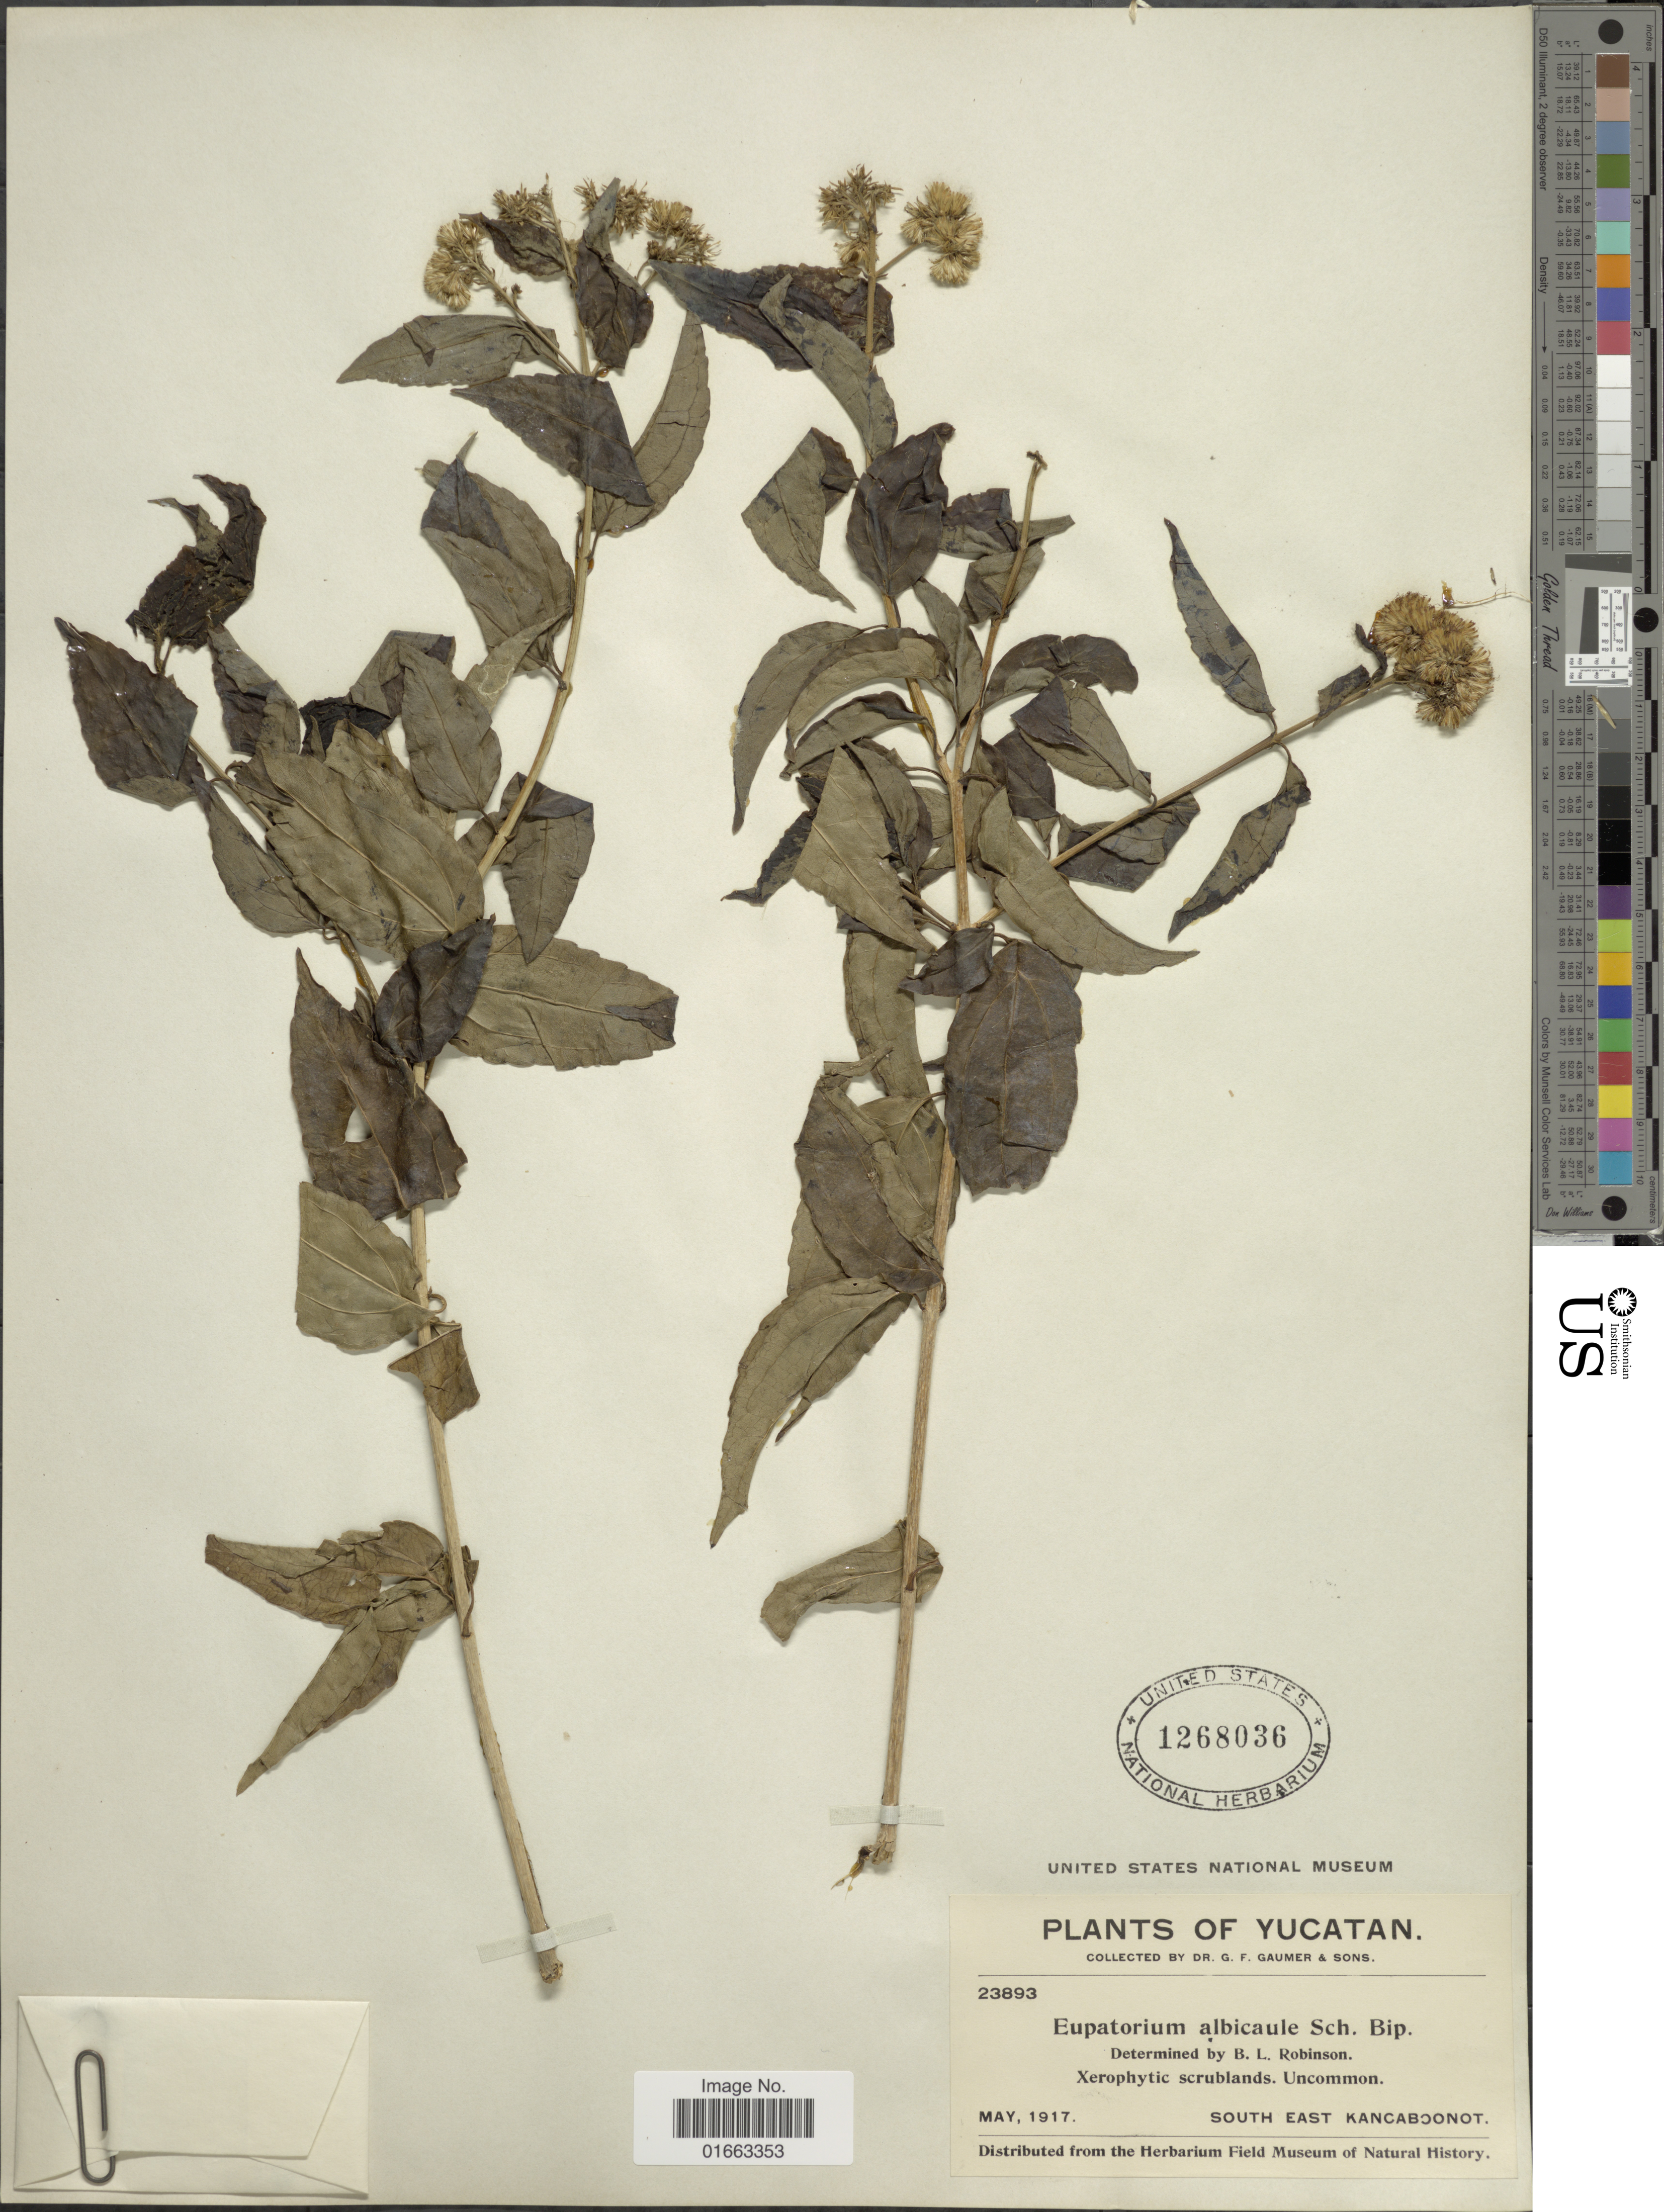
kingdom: Plantae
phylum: Tracheophyta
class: Magnoliopsida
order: Asterales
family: Asteraceae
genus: Koanophyllon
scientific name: Koanophyllon albicaule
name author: (Sch. Bip. ex Klatt) R.M. King & H. Rob.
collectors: G. F. Gaumer & et al.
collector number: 23893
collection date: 1917-05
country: Mexico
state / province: Yucatán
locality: South east Kancaboonot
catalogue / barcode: US 1268036